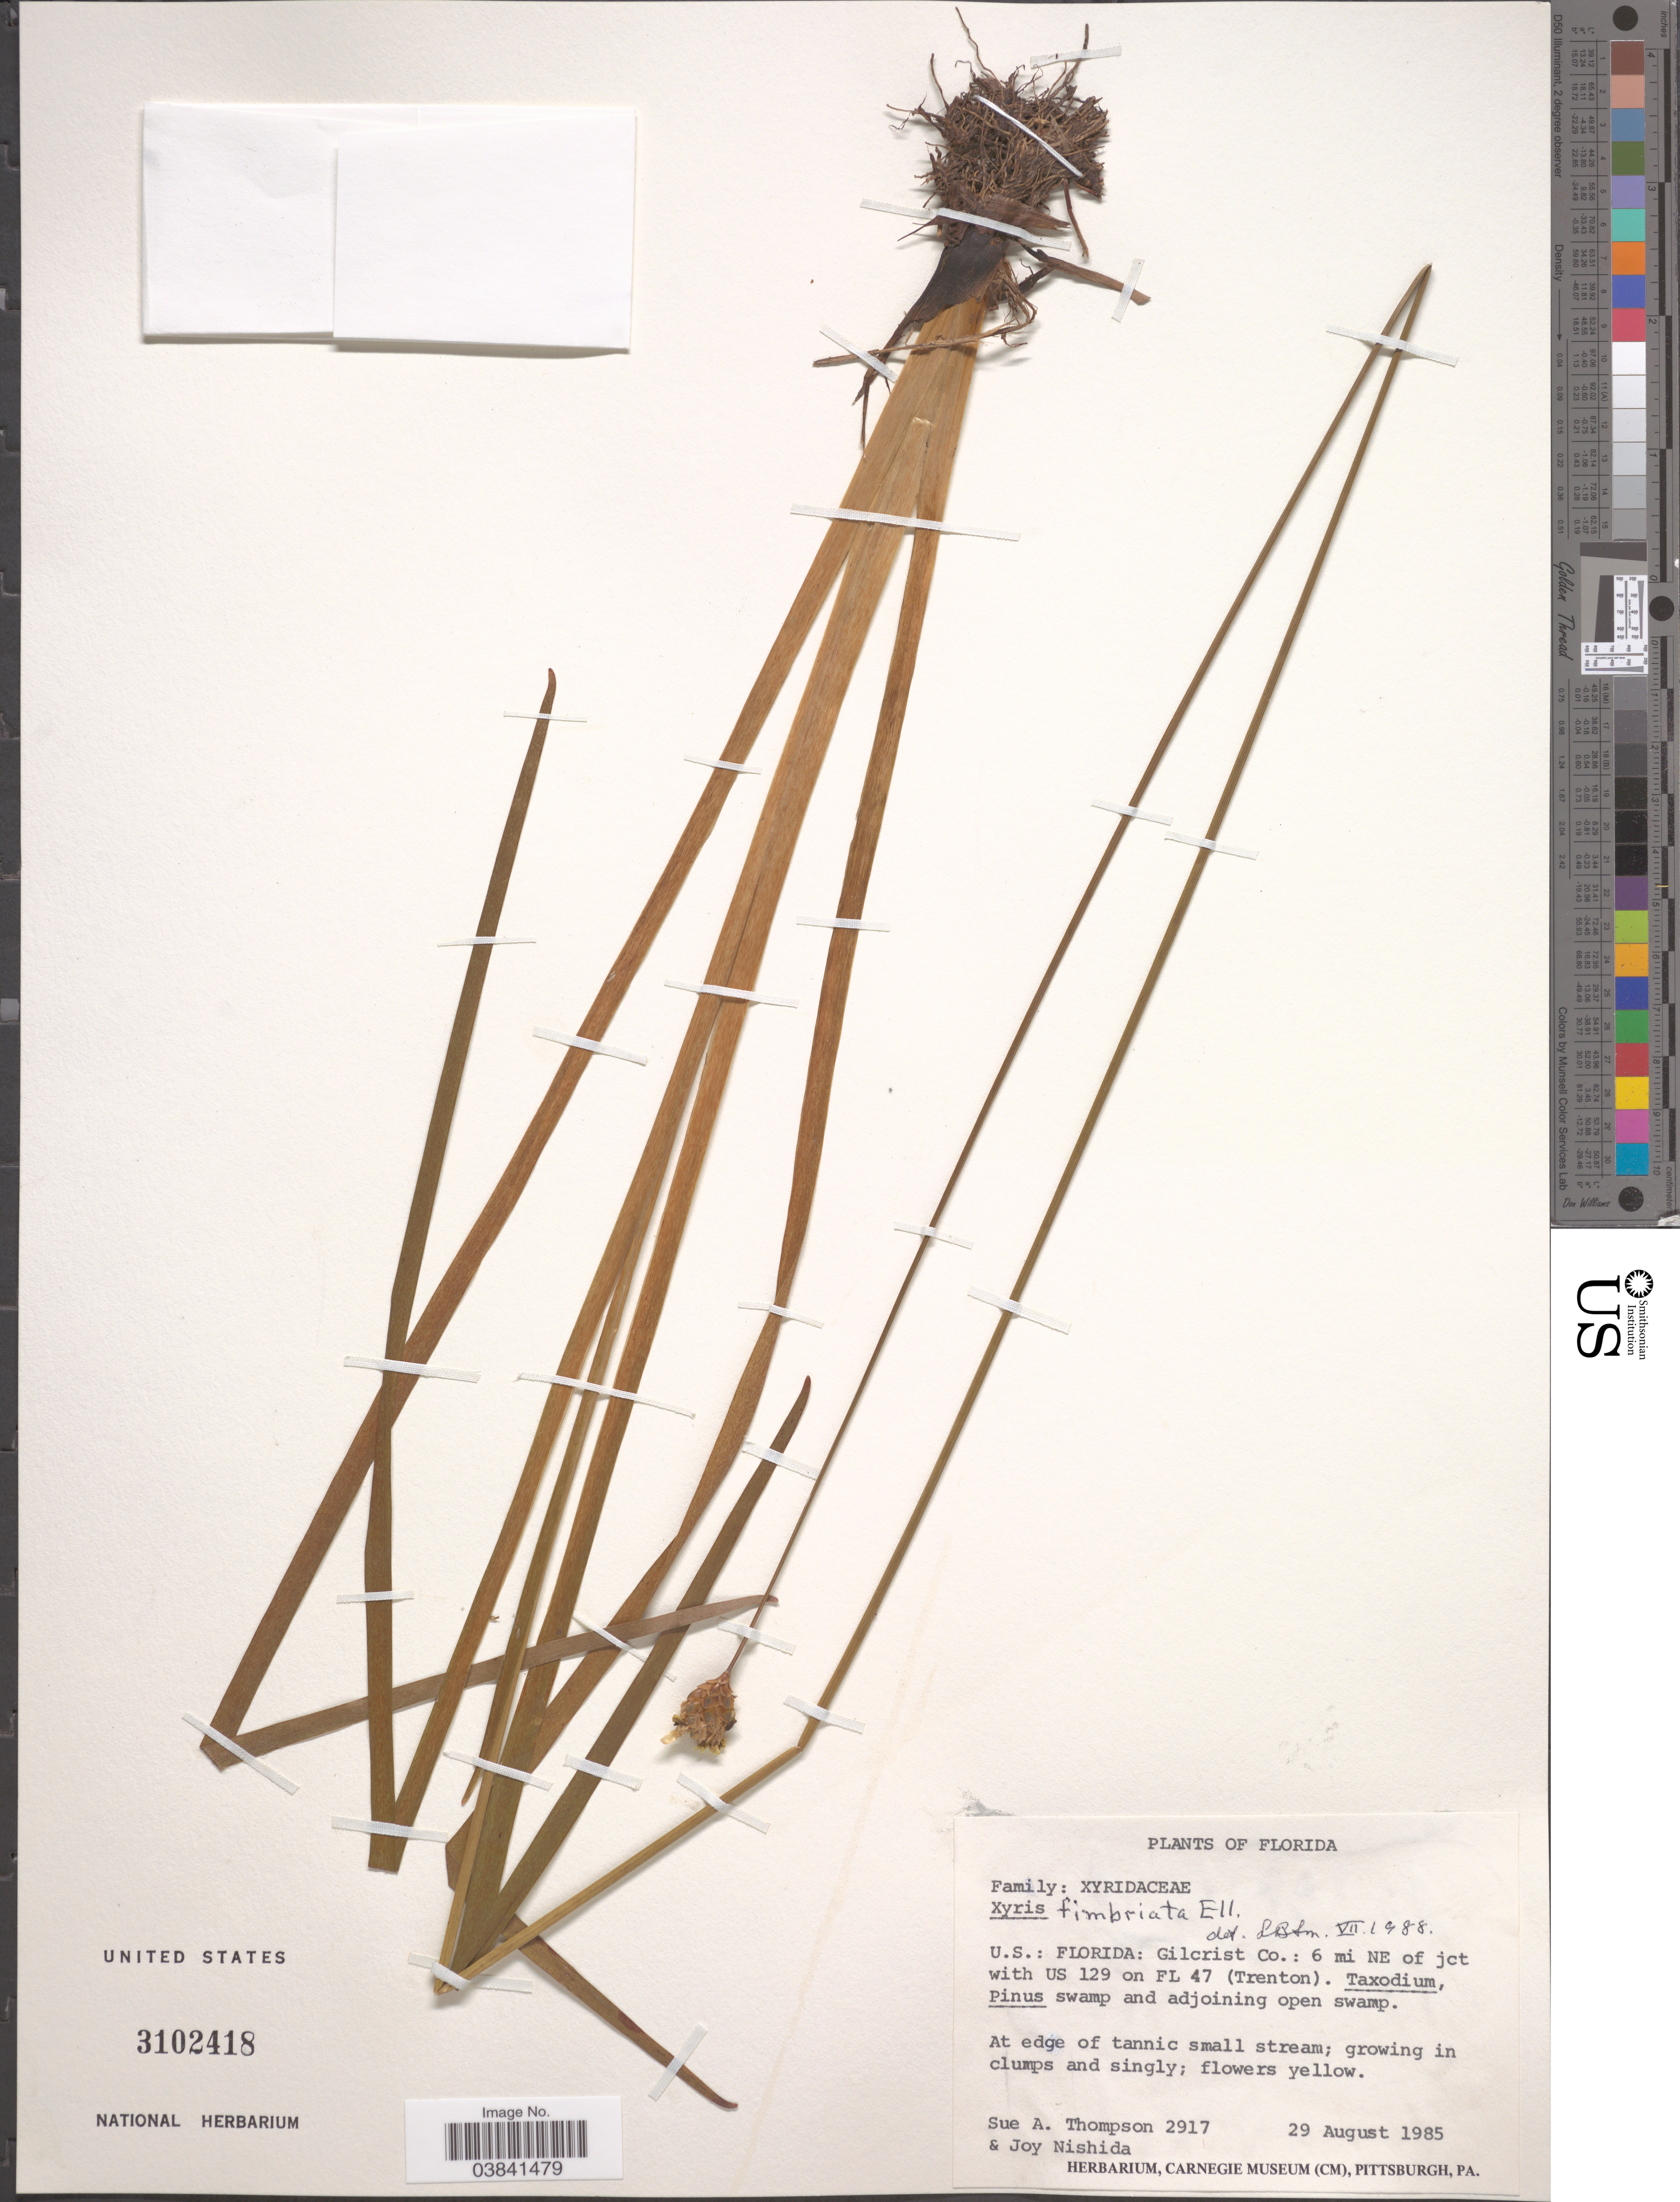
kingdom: Plantae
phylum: Tracheophyta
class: Liliopsida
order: Poales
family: Xyridaceae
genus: Xyris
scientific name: Xyris fimbriata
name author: Elliott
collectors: S. A. Thompson & J. Nishida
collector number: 2917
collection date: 1985-08-29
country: United States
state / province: Florida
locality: U.S.: Florida: Gilcrist Co.: 6 mi NE of jct with US 129 on FL 47 (Trenton).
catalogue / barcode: US 3102418